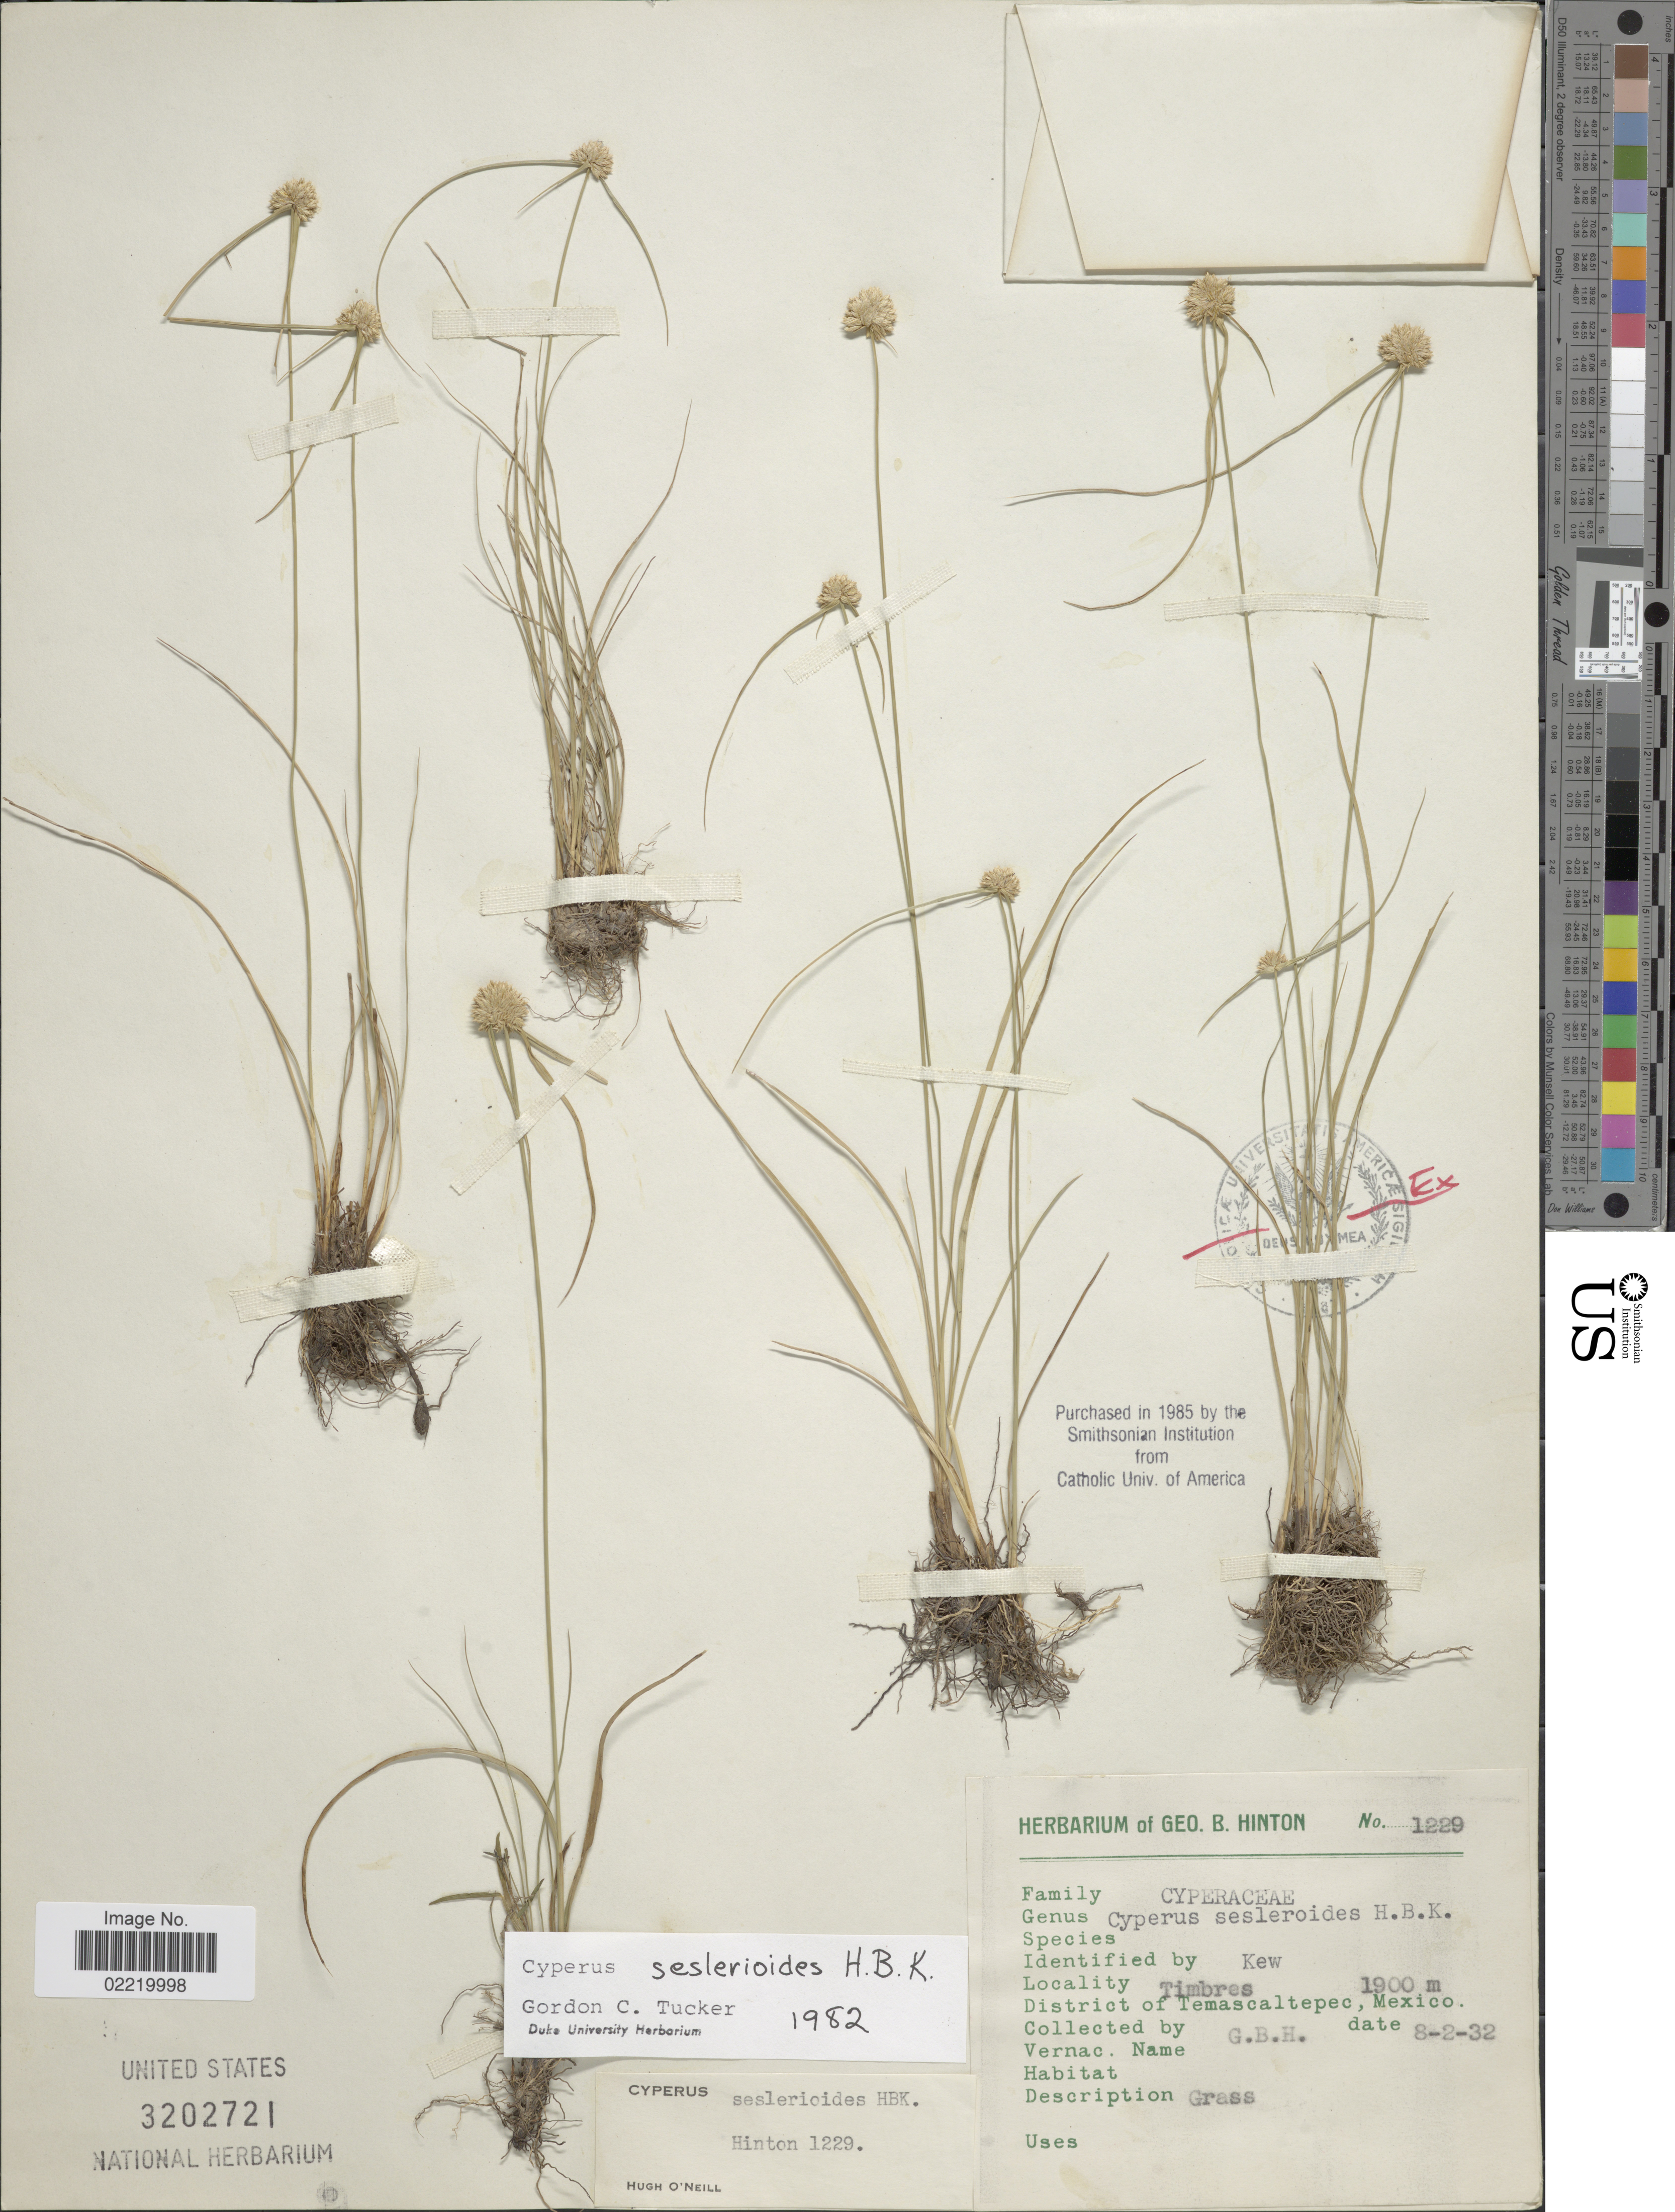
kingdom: Plantae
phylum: Tracheophyta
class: Liliopsida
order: Poales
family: Cyperaceae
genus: Cyperus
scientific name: Cyperus seslerioides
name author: Kunth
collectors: G. B. Hinton & et al.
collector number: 1229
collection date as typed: Transcribed d/m/y: 2/8/32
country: Mexico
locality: Timbres, District of Temascaltepec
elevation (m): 1900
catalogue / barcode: US 3202721